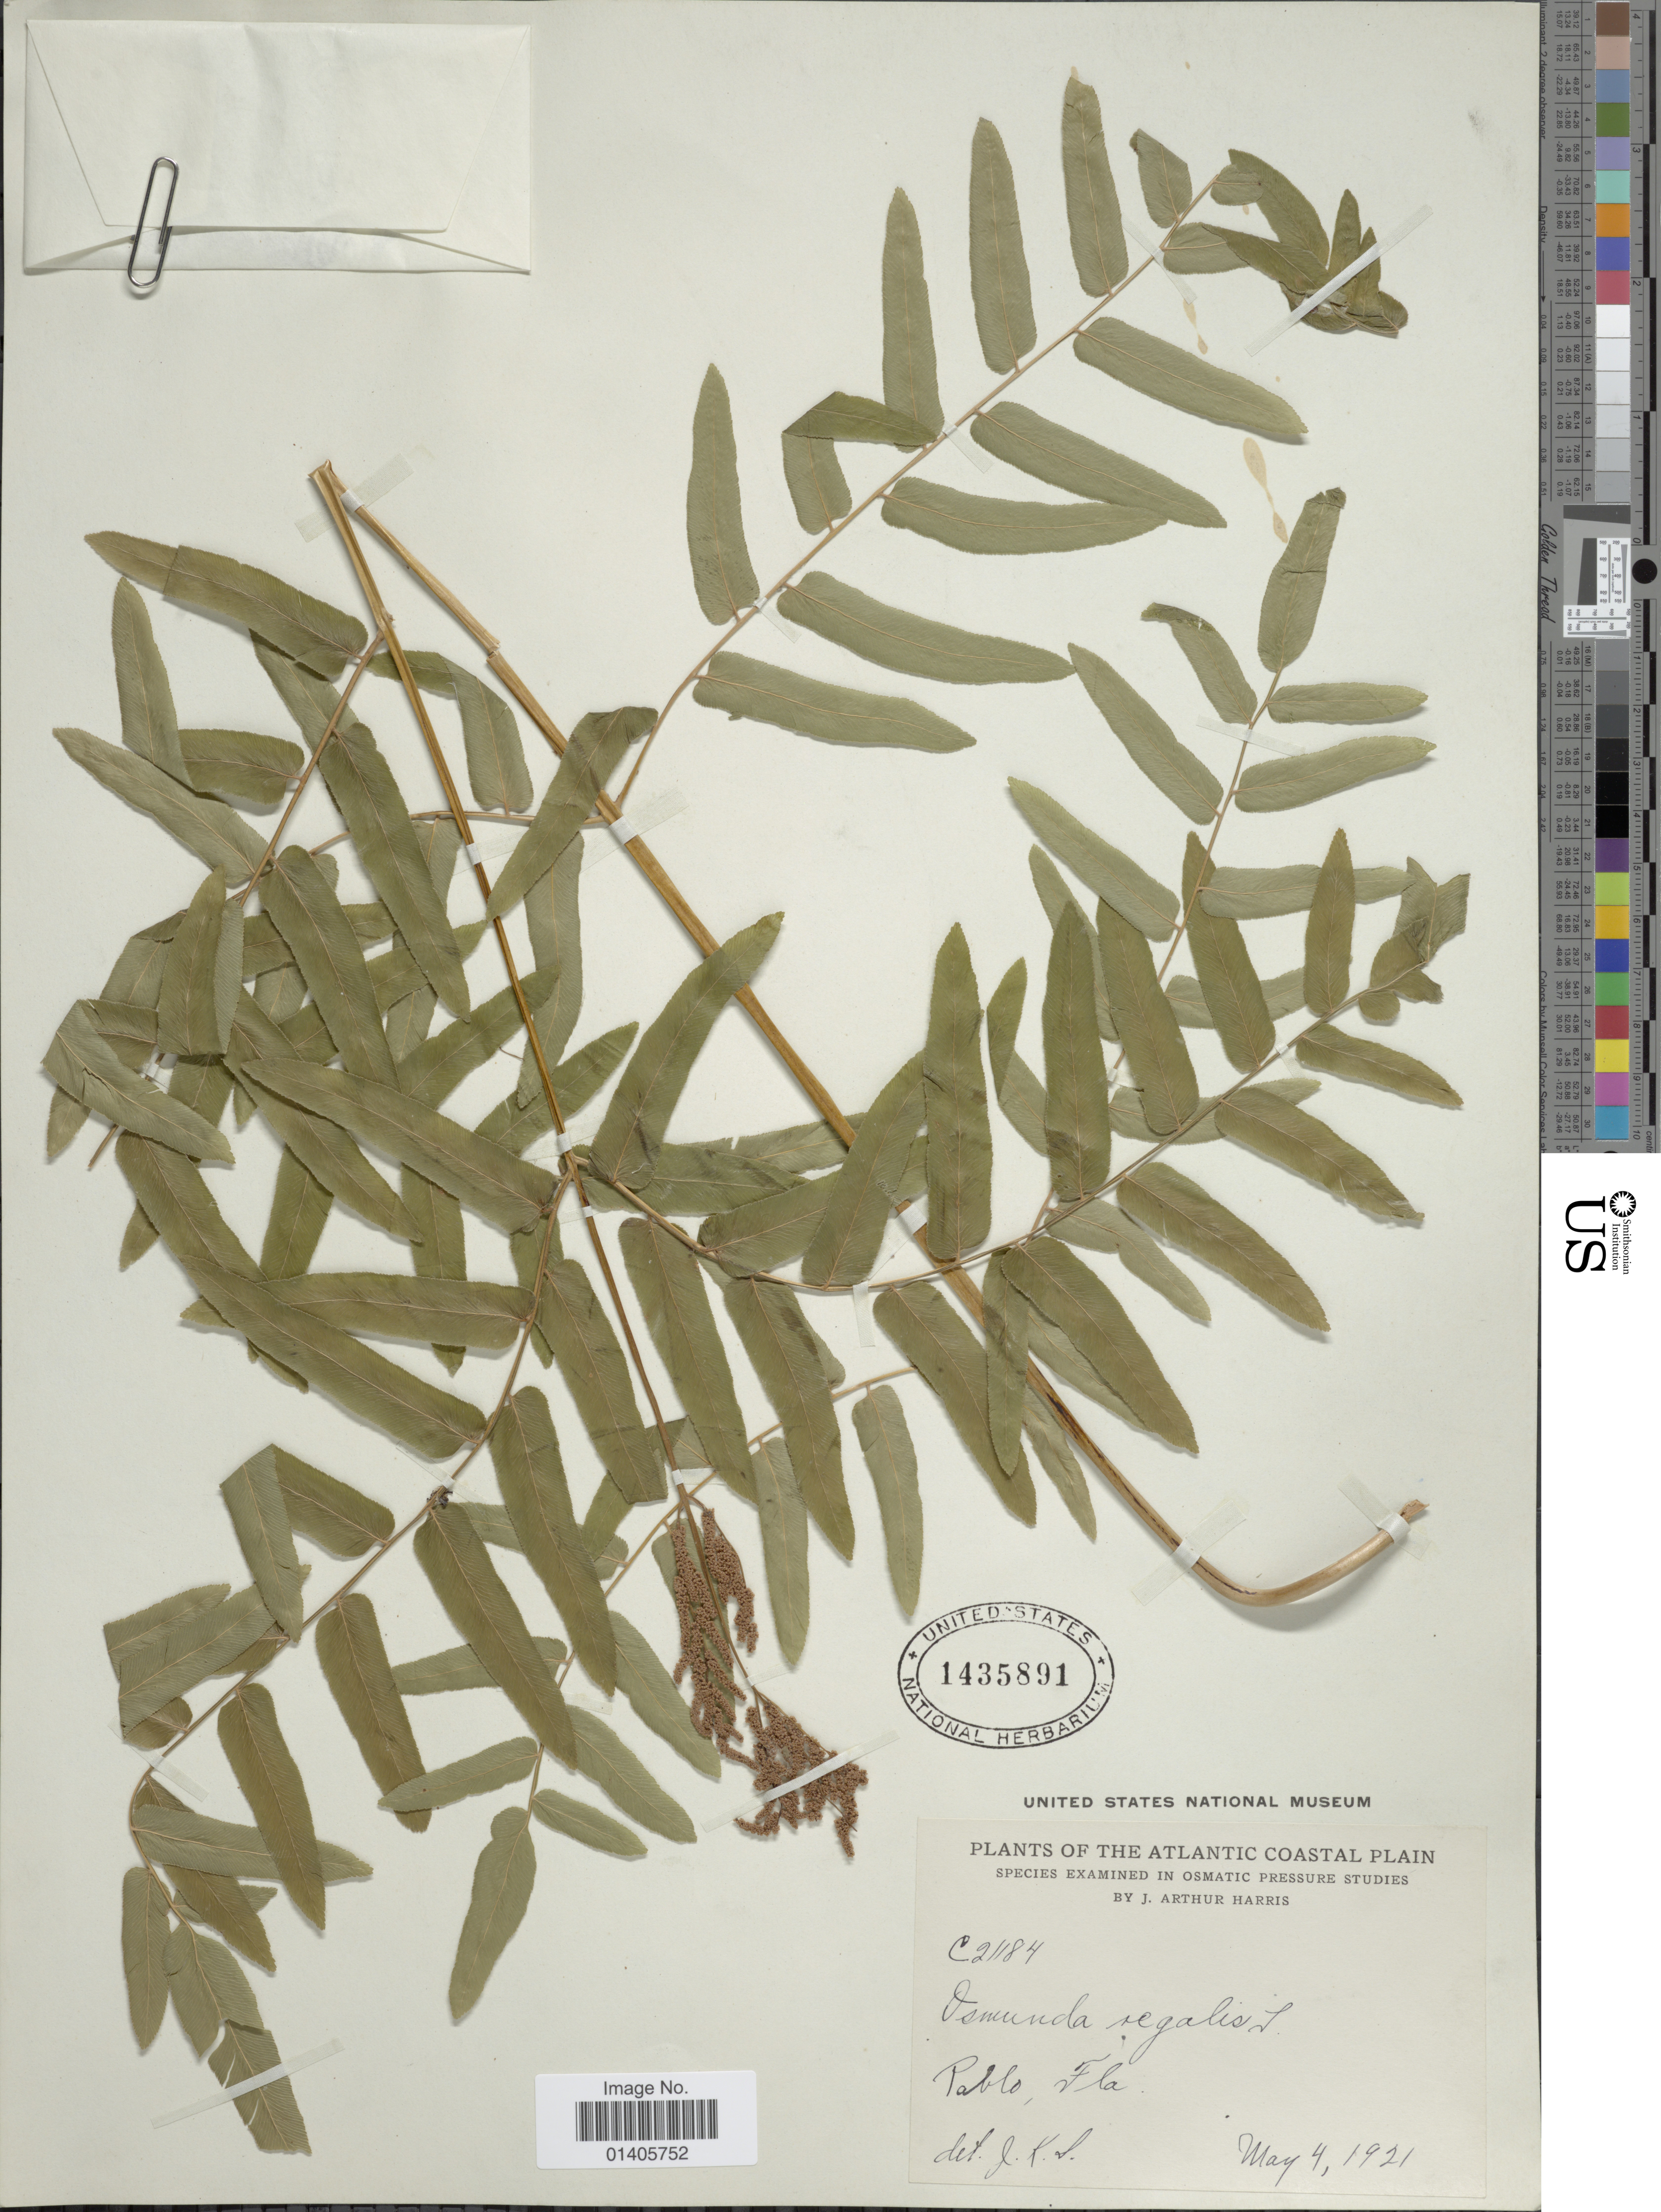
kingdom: Plantae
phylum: Tracheophyta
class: Polypodiopsida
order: Osmundales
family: Osmundaceae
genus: Osmunda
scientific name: Osmunda regalis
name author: L.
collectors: J. A. Harris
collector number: C21184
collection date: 1921-05-04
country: United States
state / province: Florida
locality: The Atlantic Coastal Plain, Pablo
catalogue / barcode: US 1435891